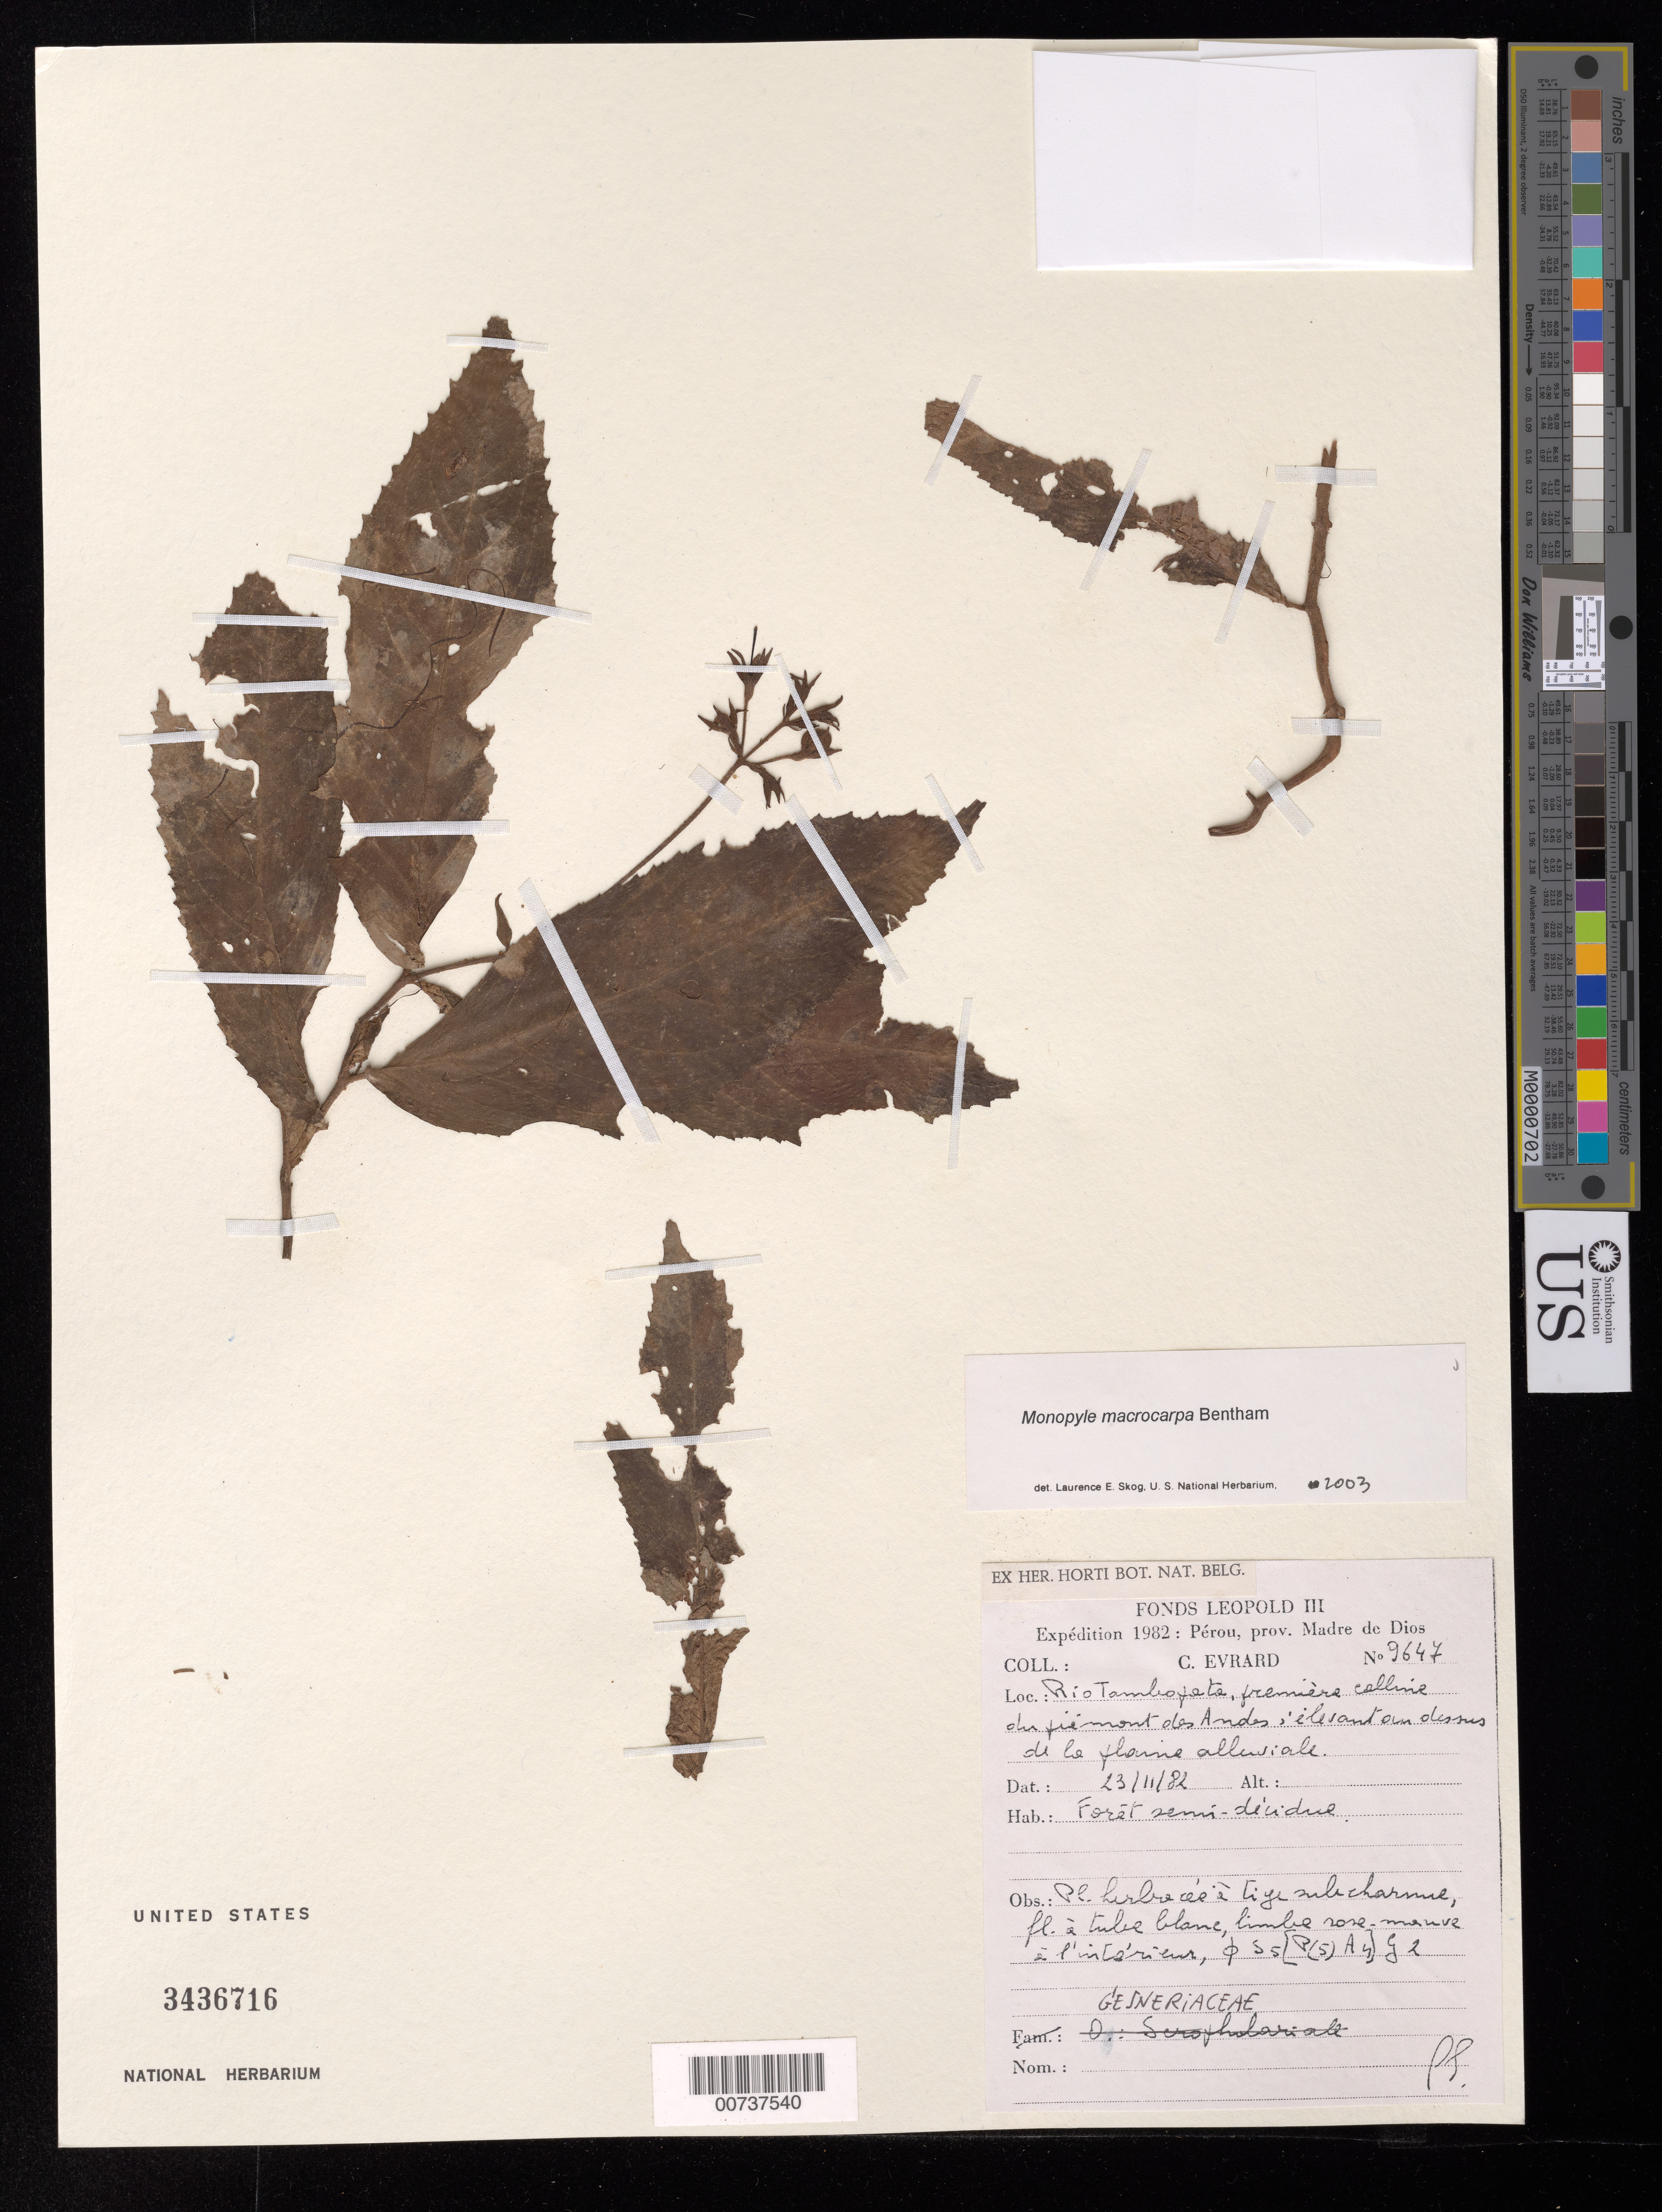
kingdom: Plantae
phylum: Tracheophyta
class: Magnoliopsida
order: Lamiales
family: Gesneriaceae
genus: Monopyle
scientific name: Monopyle macrocarpa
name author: Benth.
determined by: Skog, Laurence E.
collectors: C. Evrard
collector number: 9647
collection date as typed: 23 Nov 1982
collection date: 1982-11-23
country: Peru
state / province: Madre de Dios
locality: Rio Tambopata, première colline… des Andes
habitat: Forêt semi-decidue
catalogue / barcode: US 3436716